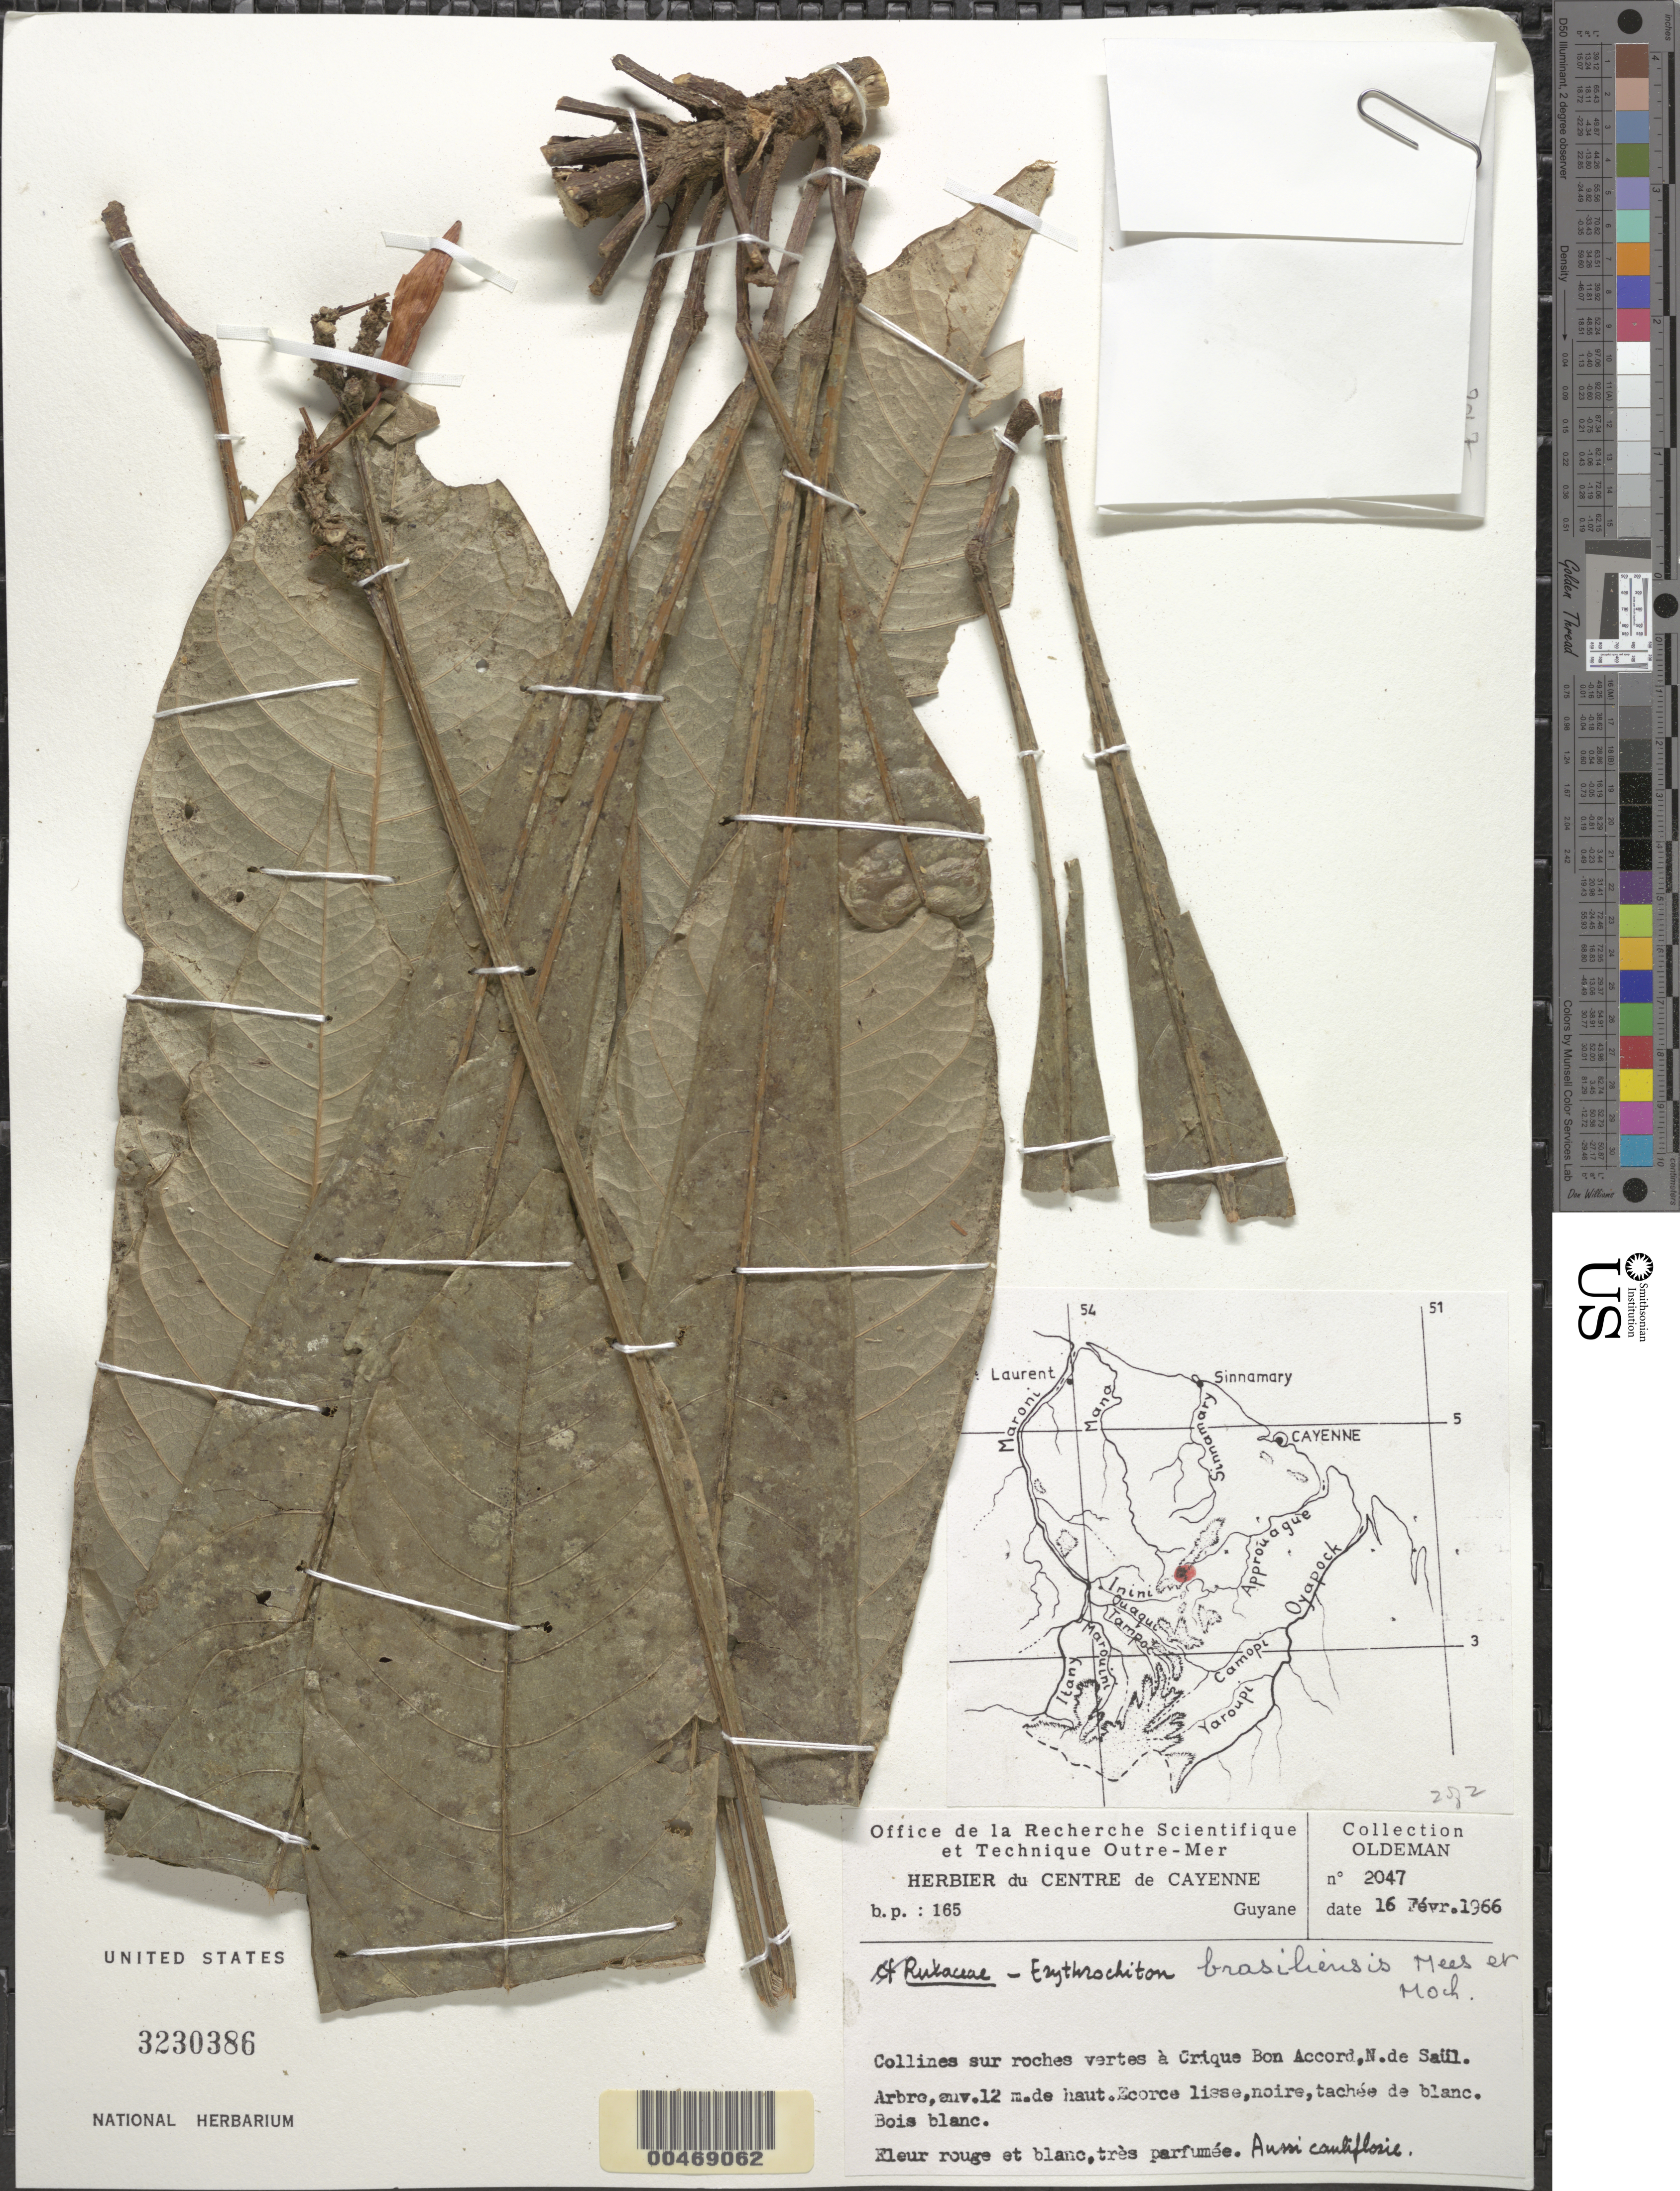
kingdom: Plantae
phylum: Tracheophyta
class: Magnoliopsida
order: Sapindales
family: Rutaceae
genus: Erythrochiton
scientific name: Erythrochiton brasiliensis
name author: Nees & Mart.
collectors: -- Oldeman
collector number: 2047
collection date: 1966-02-16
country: French Guiana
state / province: Cayenne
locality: Sur roches vertes à Crique Bon Accord, N. de Saül.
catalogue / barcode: US 3230386